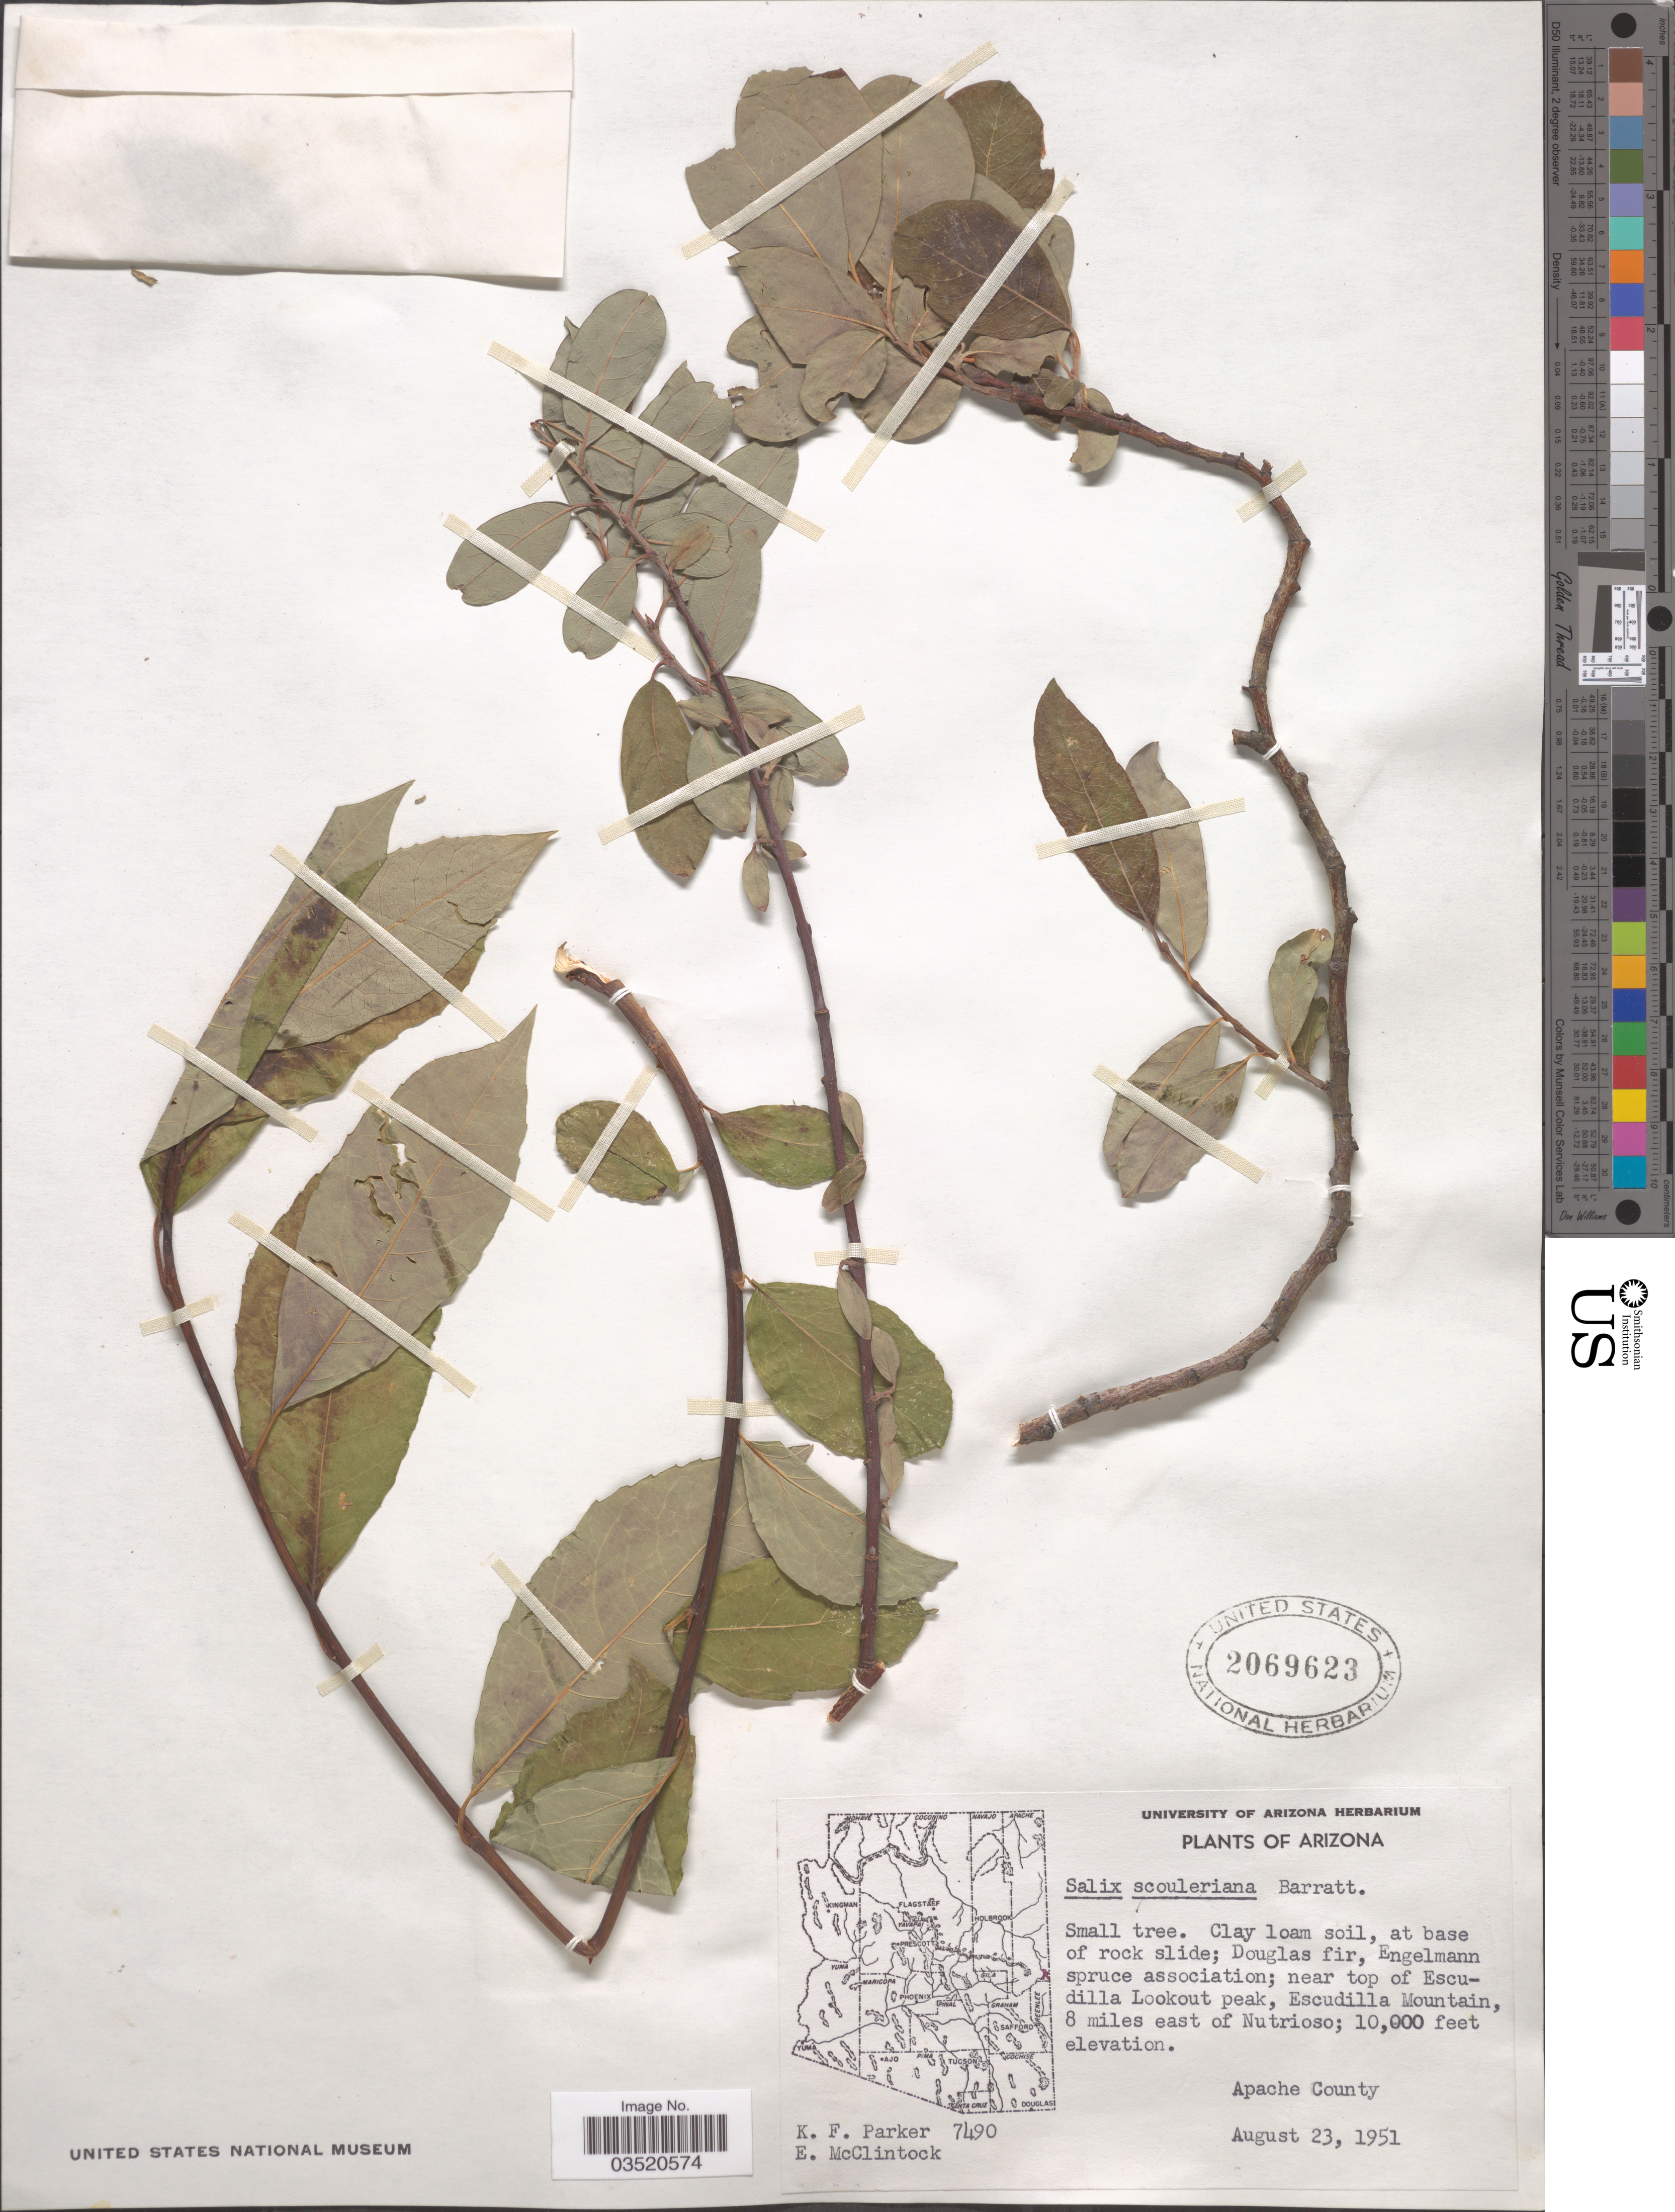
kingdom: Plantae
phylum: Tracheophyta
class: Magnoliopsida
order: Malpighiales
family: Salicaceae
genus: Salix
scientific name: Salix scouleriana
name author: Barratt ex Hook.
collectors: K. F. Parker & E. McClintock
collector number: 7490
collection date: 1951-08-23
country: United States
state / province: Arizona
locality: Near top of Escudilla Lookout peak, Escudilla Mountain, 8 miles east of Nutrioso. Apache County.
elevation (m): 3048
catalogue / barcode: US 2069623